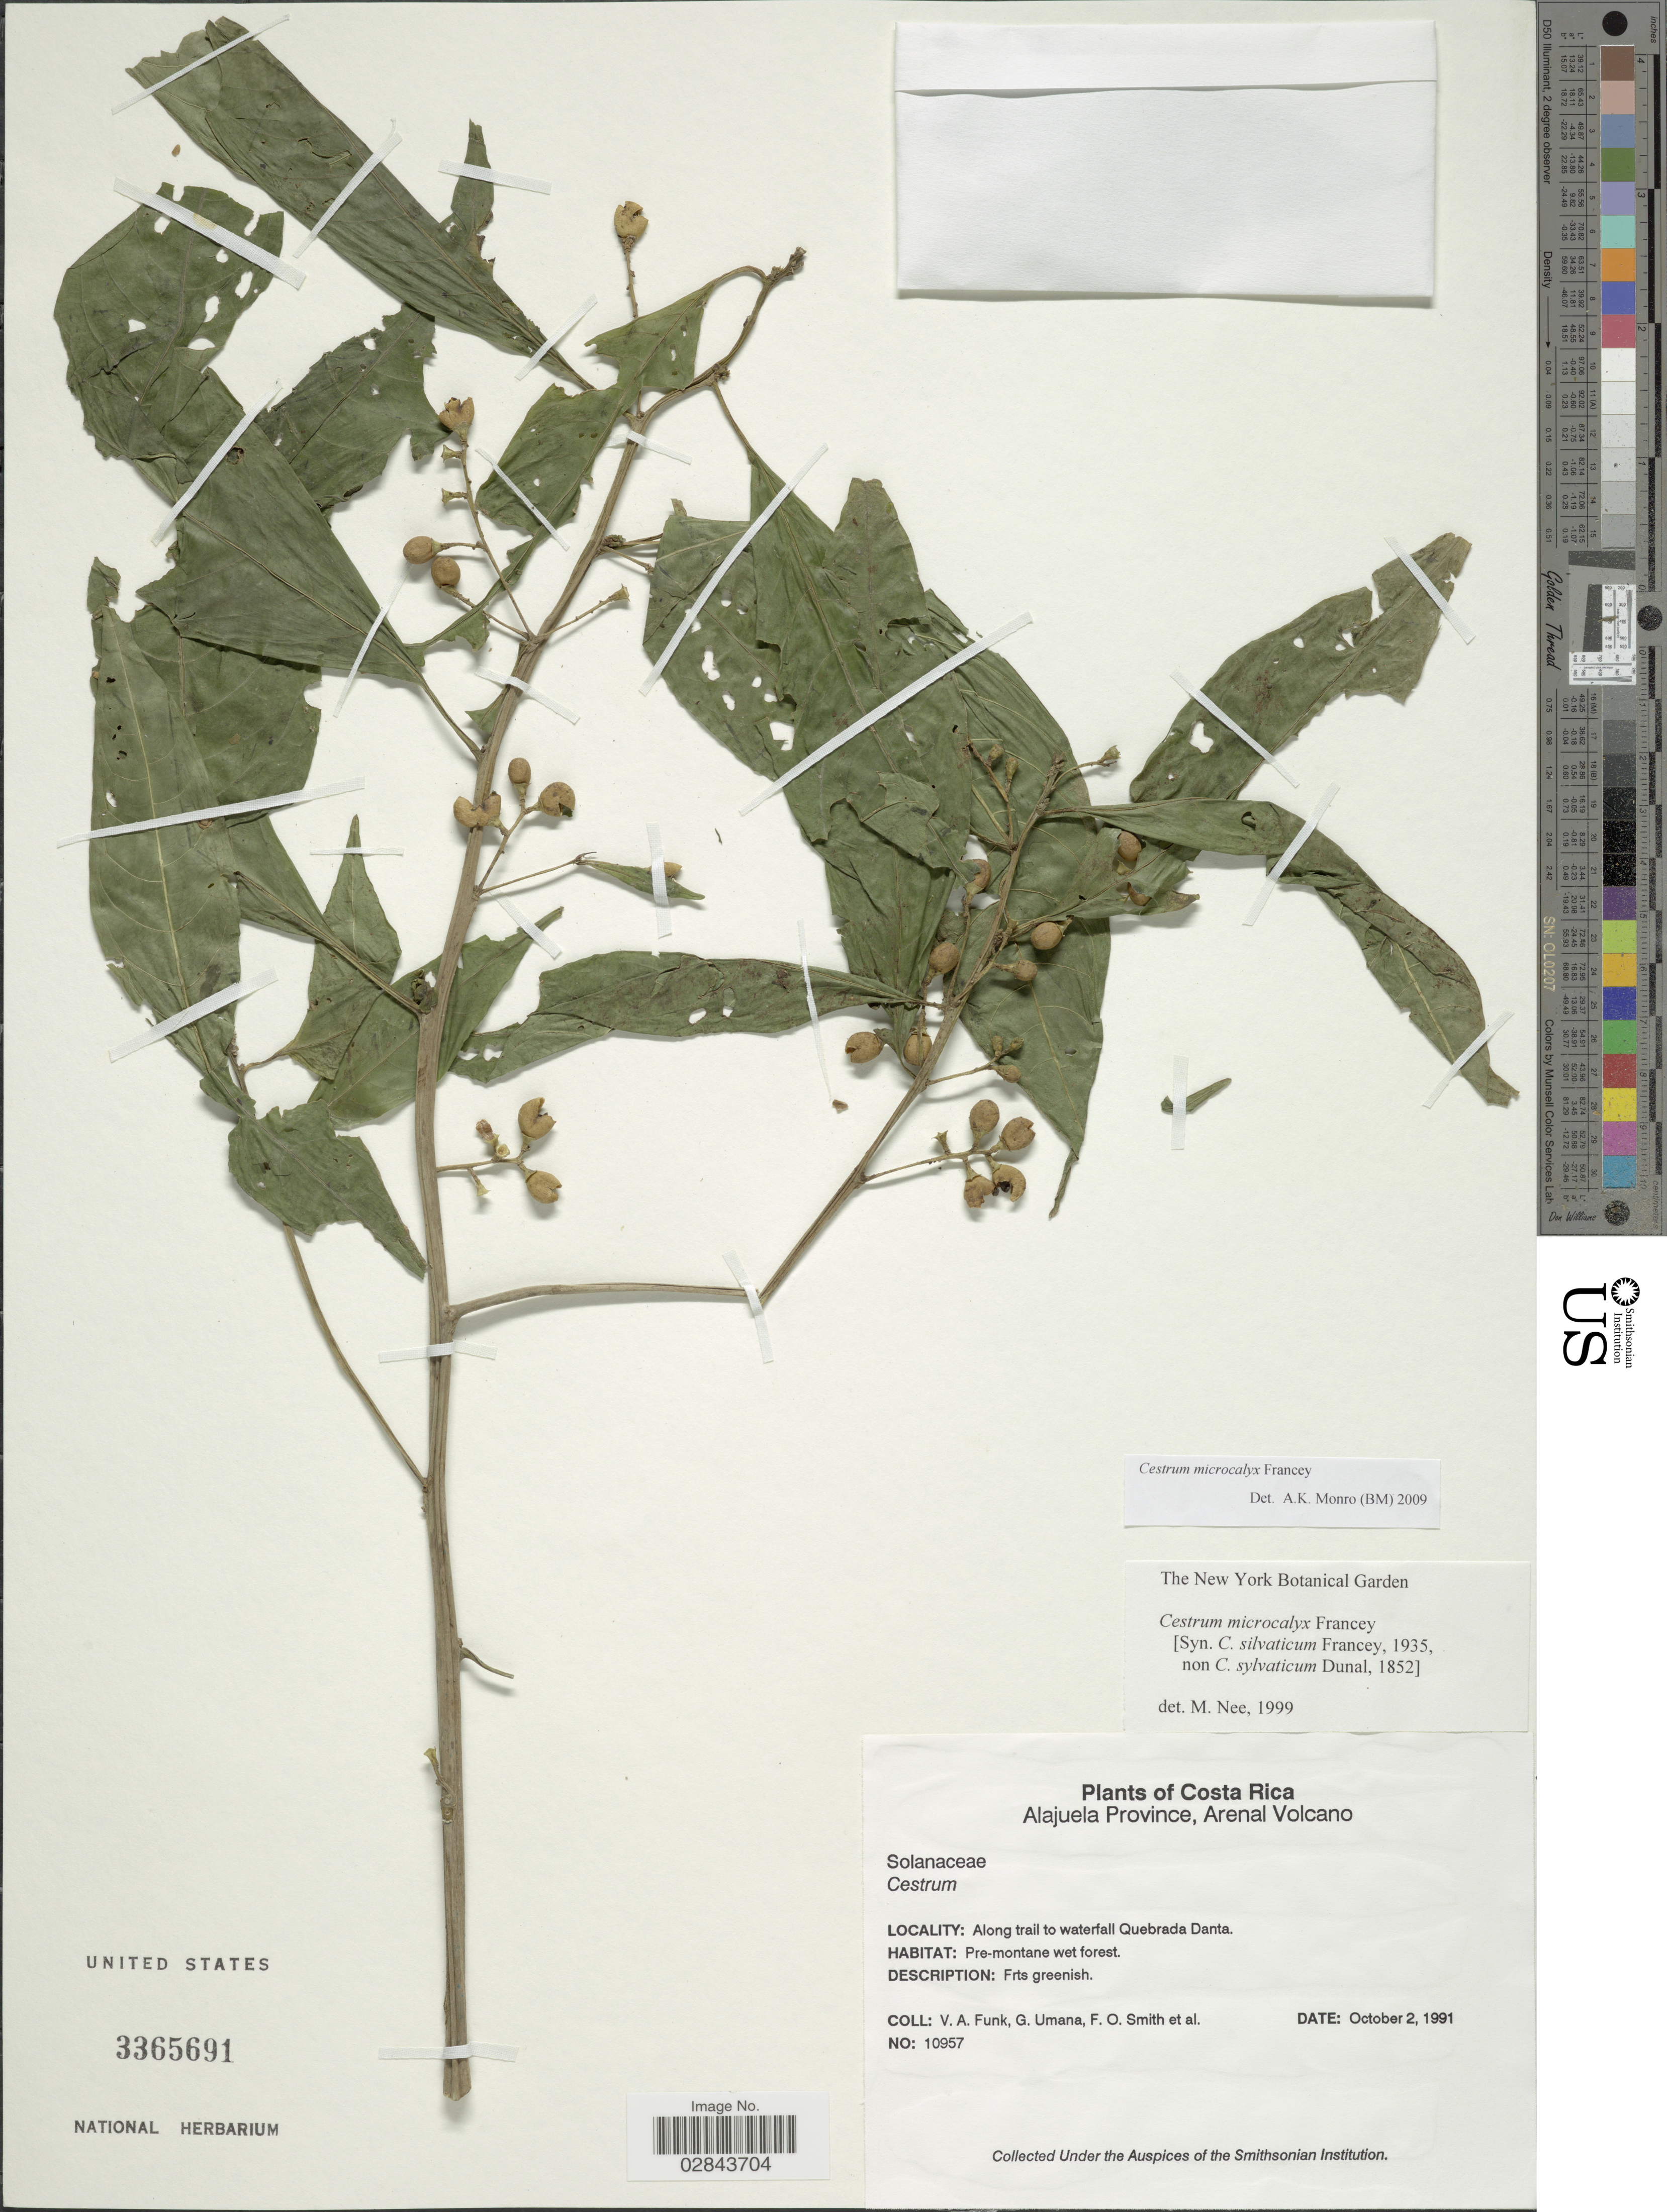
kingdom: Plantae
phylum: Tracheophyta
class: Magnoliopsida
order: Solanales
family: Solanaceae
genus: Cestrum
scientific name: Cestrum microcalyx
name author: Francey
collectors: V. Funk, G. Umana, F. Smith & et al.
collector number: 10957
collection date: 1991-10-02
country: Costa Rica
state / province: Alajuela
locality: Alajuela Province, Arenal Volcano, Along trail to waterfall Quebrada Danta.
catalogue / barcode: US 3365691